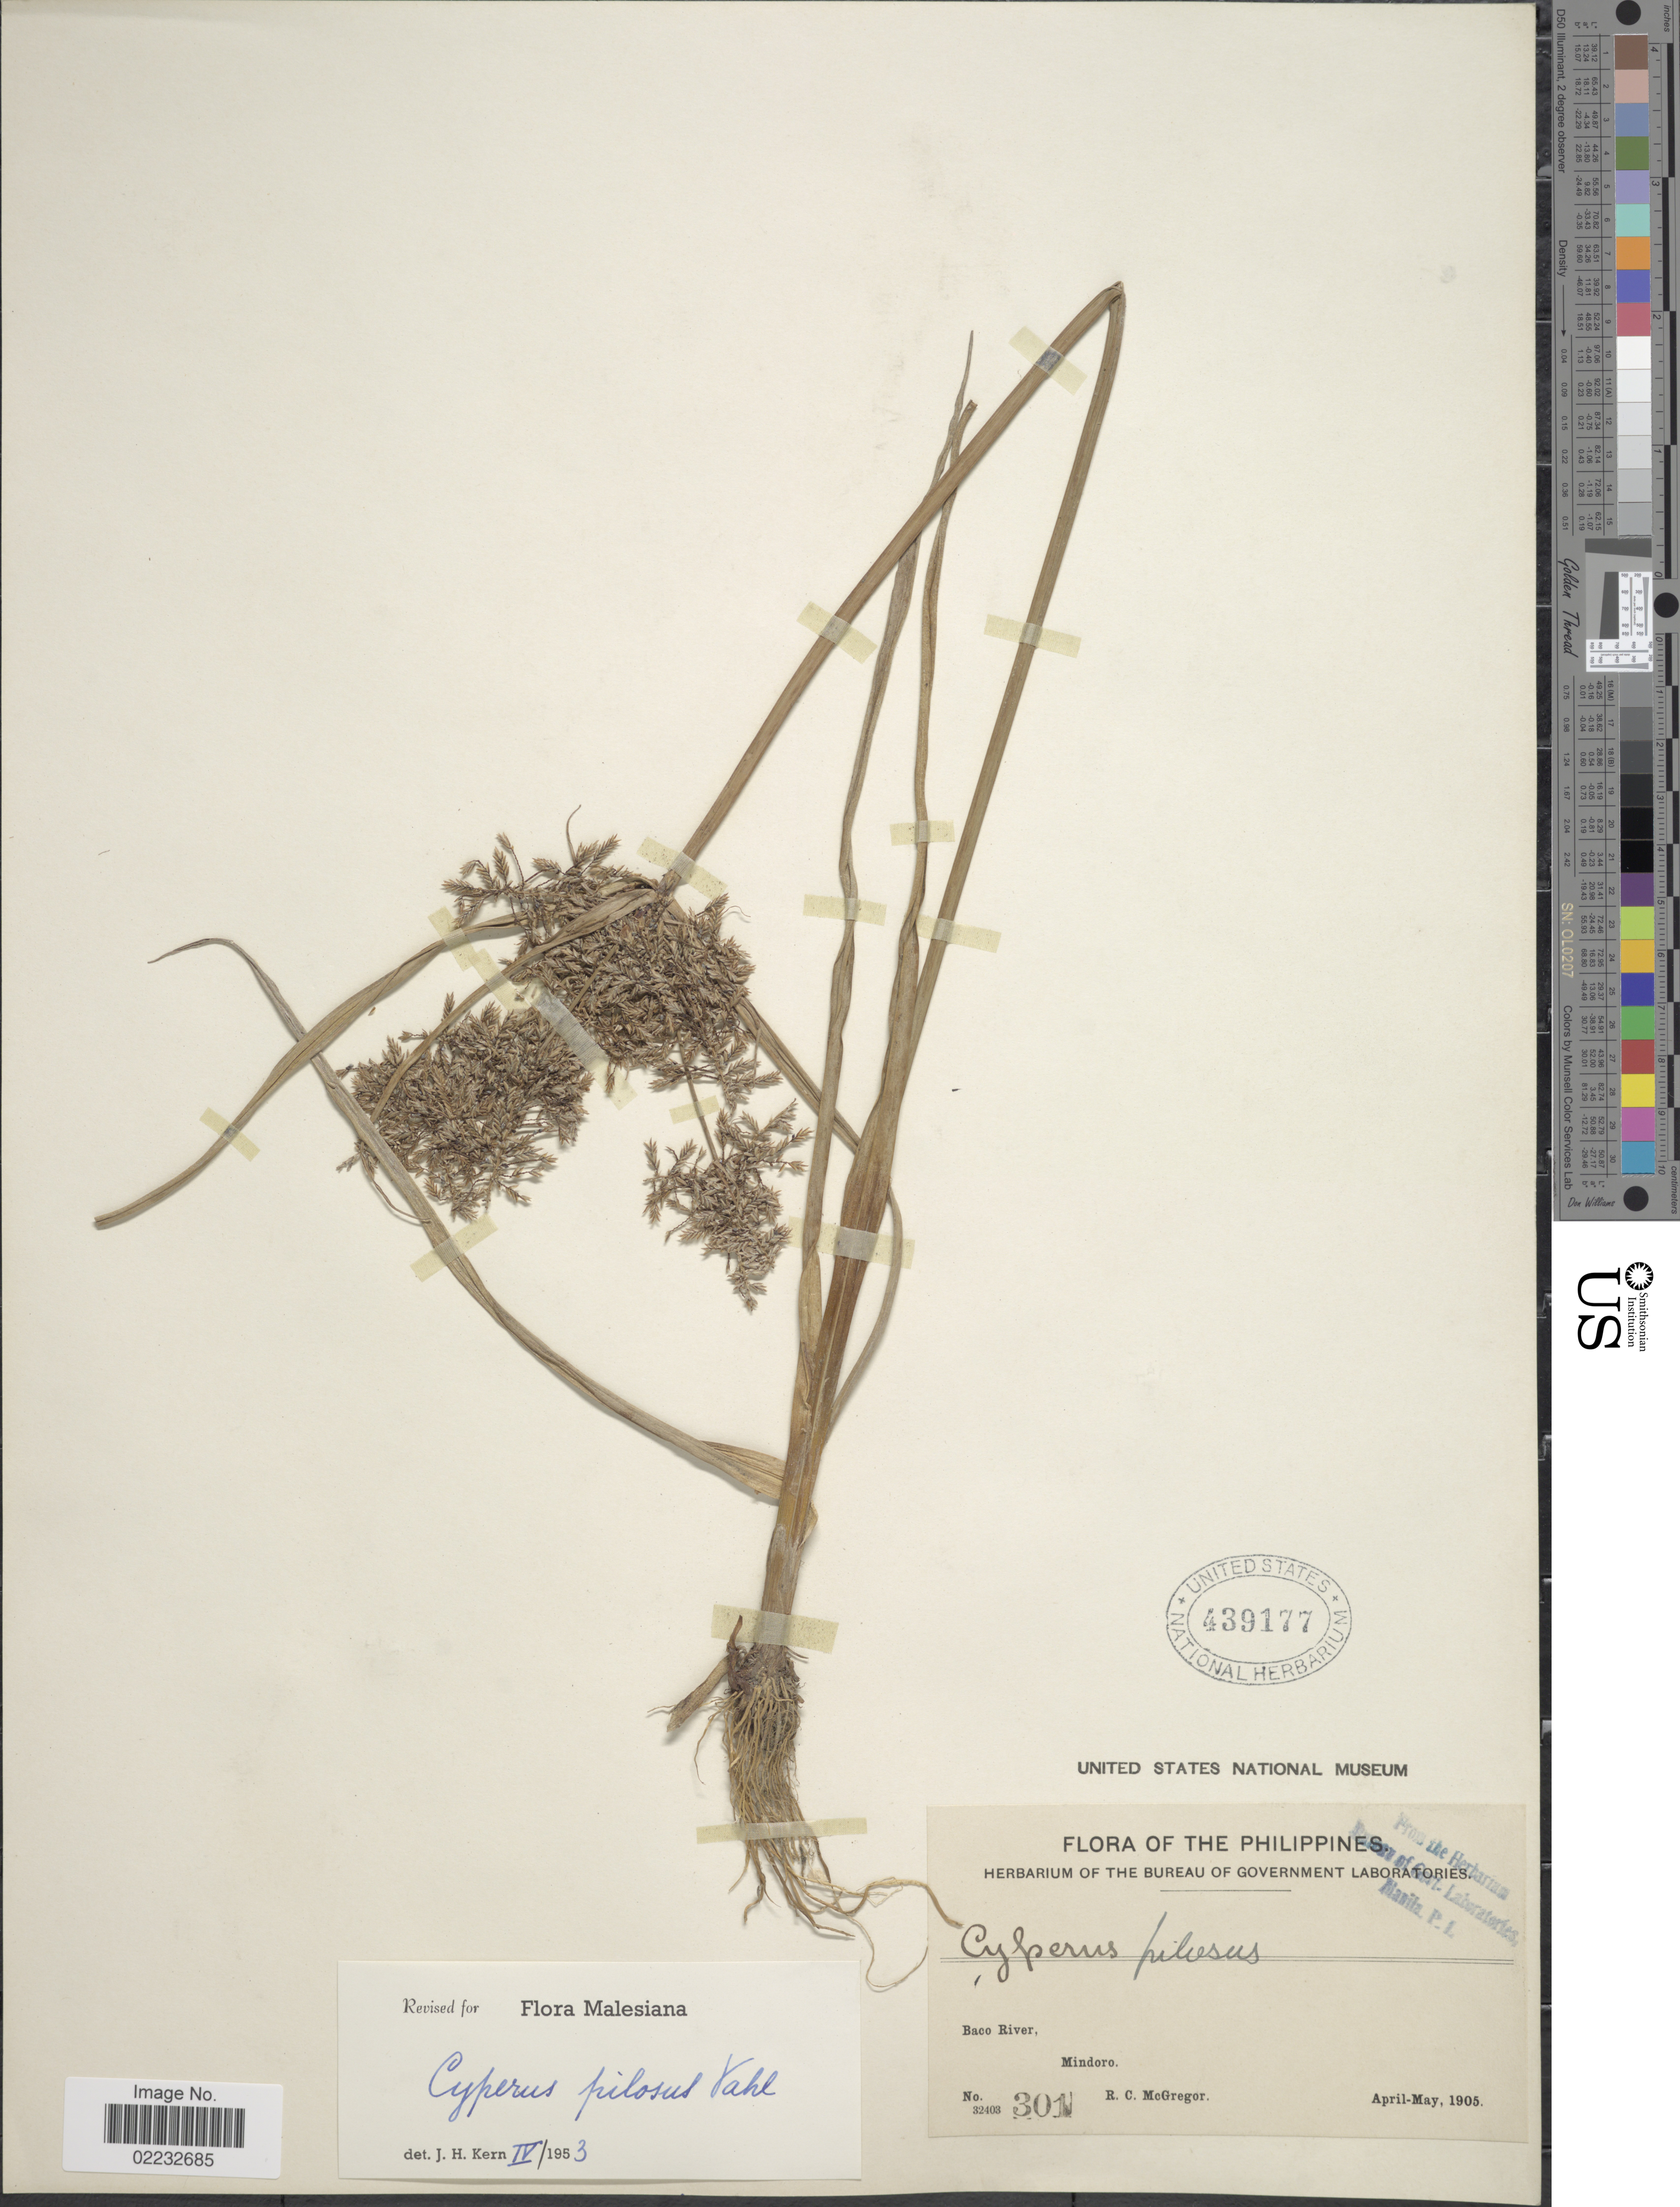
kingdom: Plantae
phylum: Tracheophyta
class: Liliopsida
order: Poales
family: Cyperaceae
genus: Cyperus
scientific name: Cyperus pilosus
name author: Vahl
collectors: R. C. McGregor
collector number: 301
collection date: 1905-04/1905-05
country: Philippines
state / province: Mimaropa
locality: Baco River, Mindoro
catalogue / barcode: US 439177